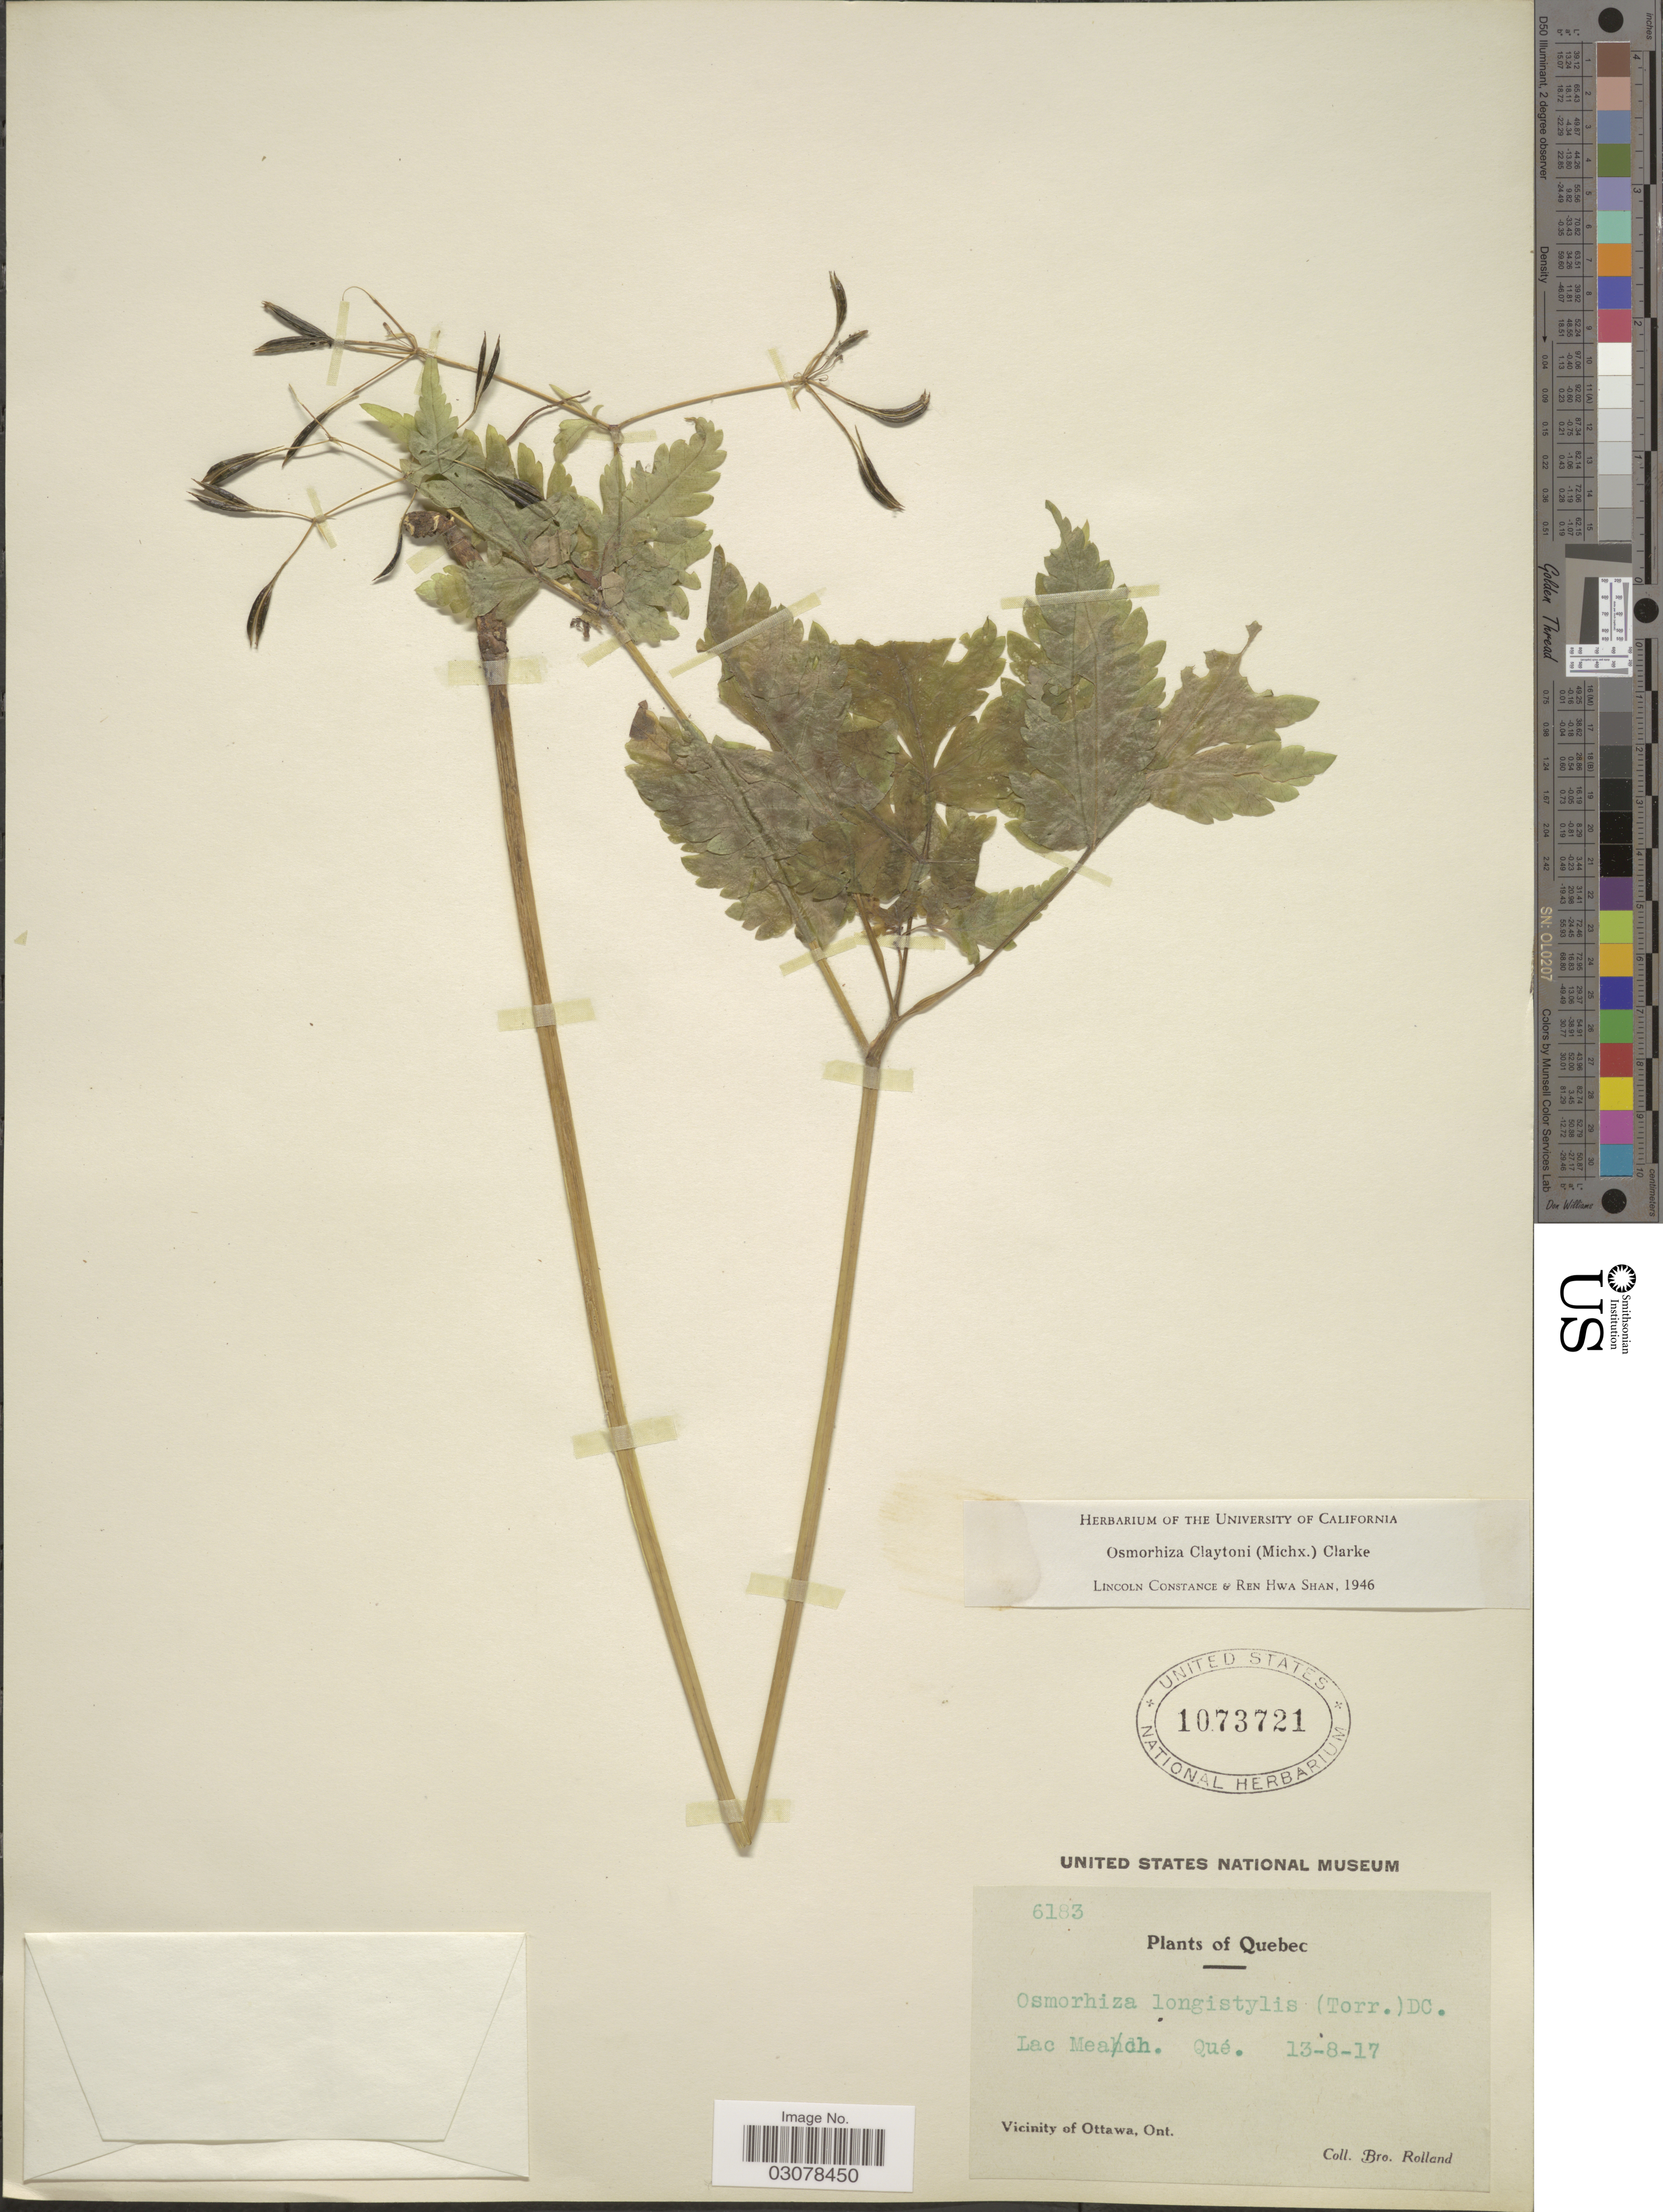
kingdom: Plantae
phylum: Tracheophyta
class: Magnoliopsida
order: Apiales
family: Apiaceae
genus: Osmorhiza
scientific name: Osmorhiza claytonii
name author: (Michx.) C.B. Clarke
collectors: B. Rolland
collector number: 6183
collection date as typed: Transcribed d/m/y: 13/8/17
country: Canada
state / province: Ontario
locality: Lac Meach. Qué. Vicinity of Ottawa, Ont.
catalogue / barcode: US 1073721